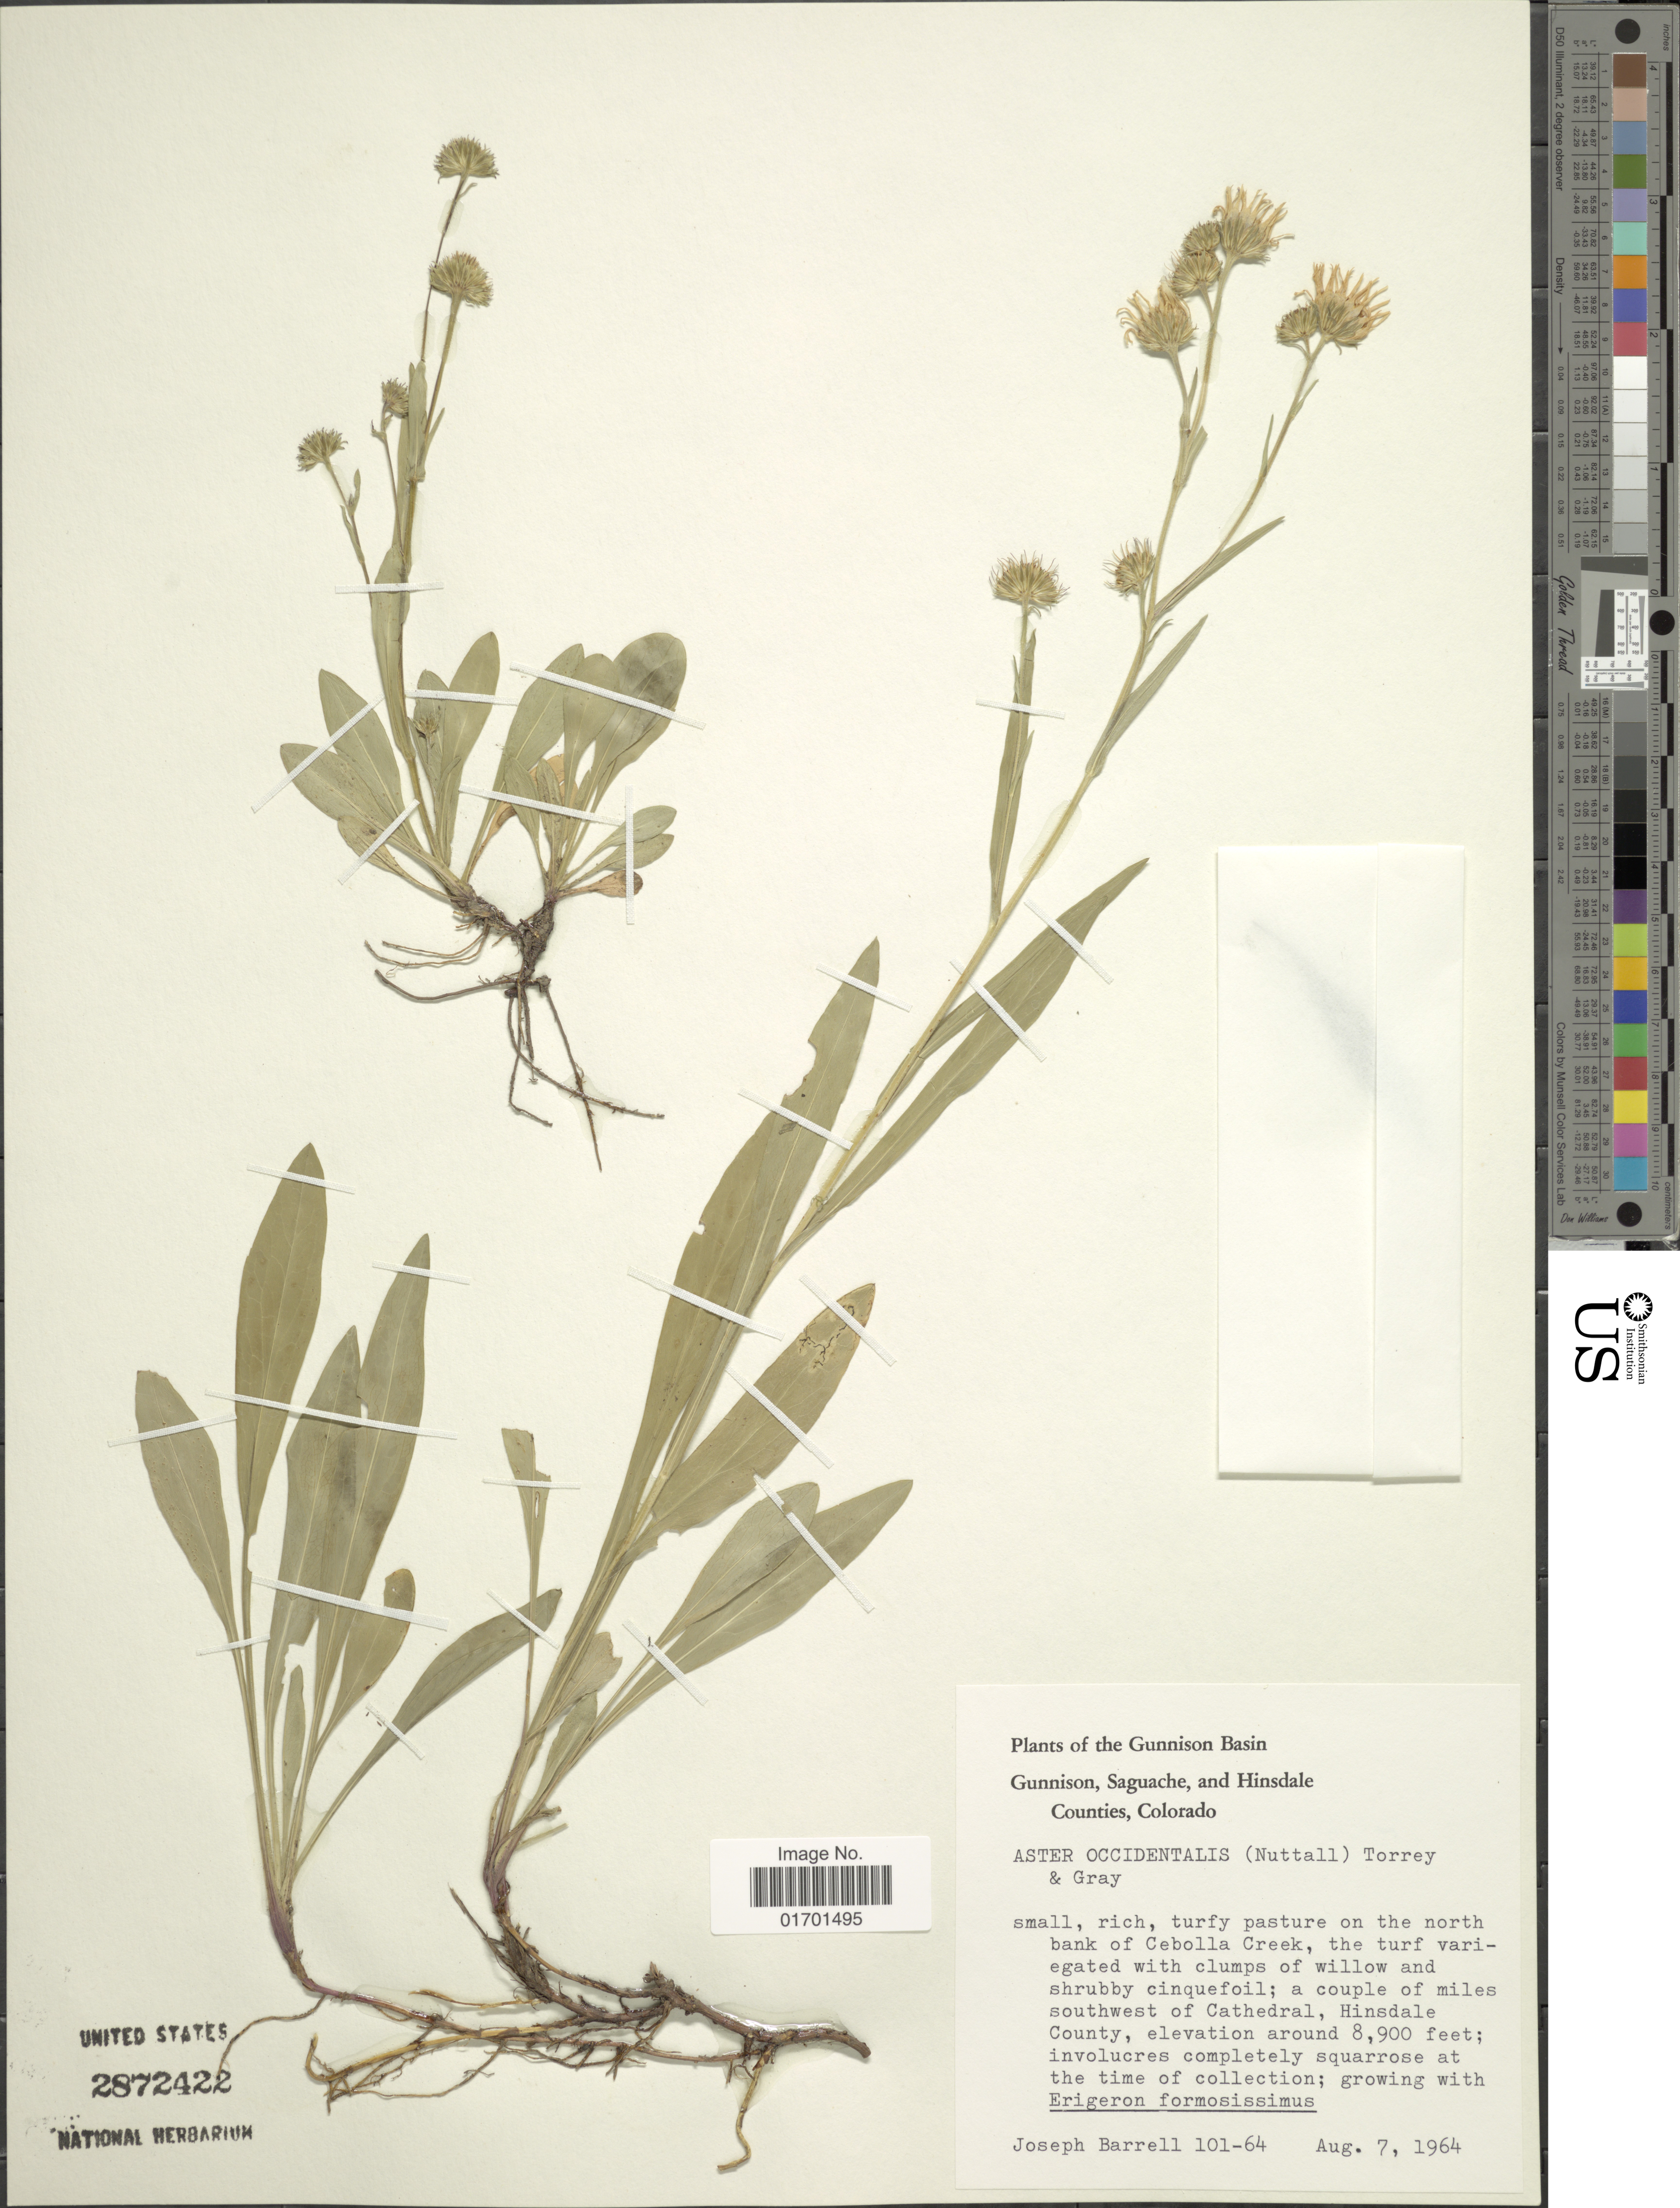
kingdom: Plantae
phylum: Tracheophyta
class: Magnoliopsida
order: Asterales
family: Asteraceae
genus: Symphyotrichum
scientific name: Symphyotrichum spathulatum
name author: (Lindl.) G.L. Nesom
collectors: J. Barrell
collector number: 101-64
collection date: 1964-08-07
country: United States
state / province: Colorado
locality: Gunnison Basin, Gunnison, Saguache, and Hinsdale Counties, turfy pasture on the north bank of Cebolla Creek, the turf vari-egated with clumps of willow and shrubby cinquefoil; a couple of miles southwest of Cathedral, Hinsdale County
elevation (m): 2713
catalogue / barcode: US 2872422